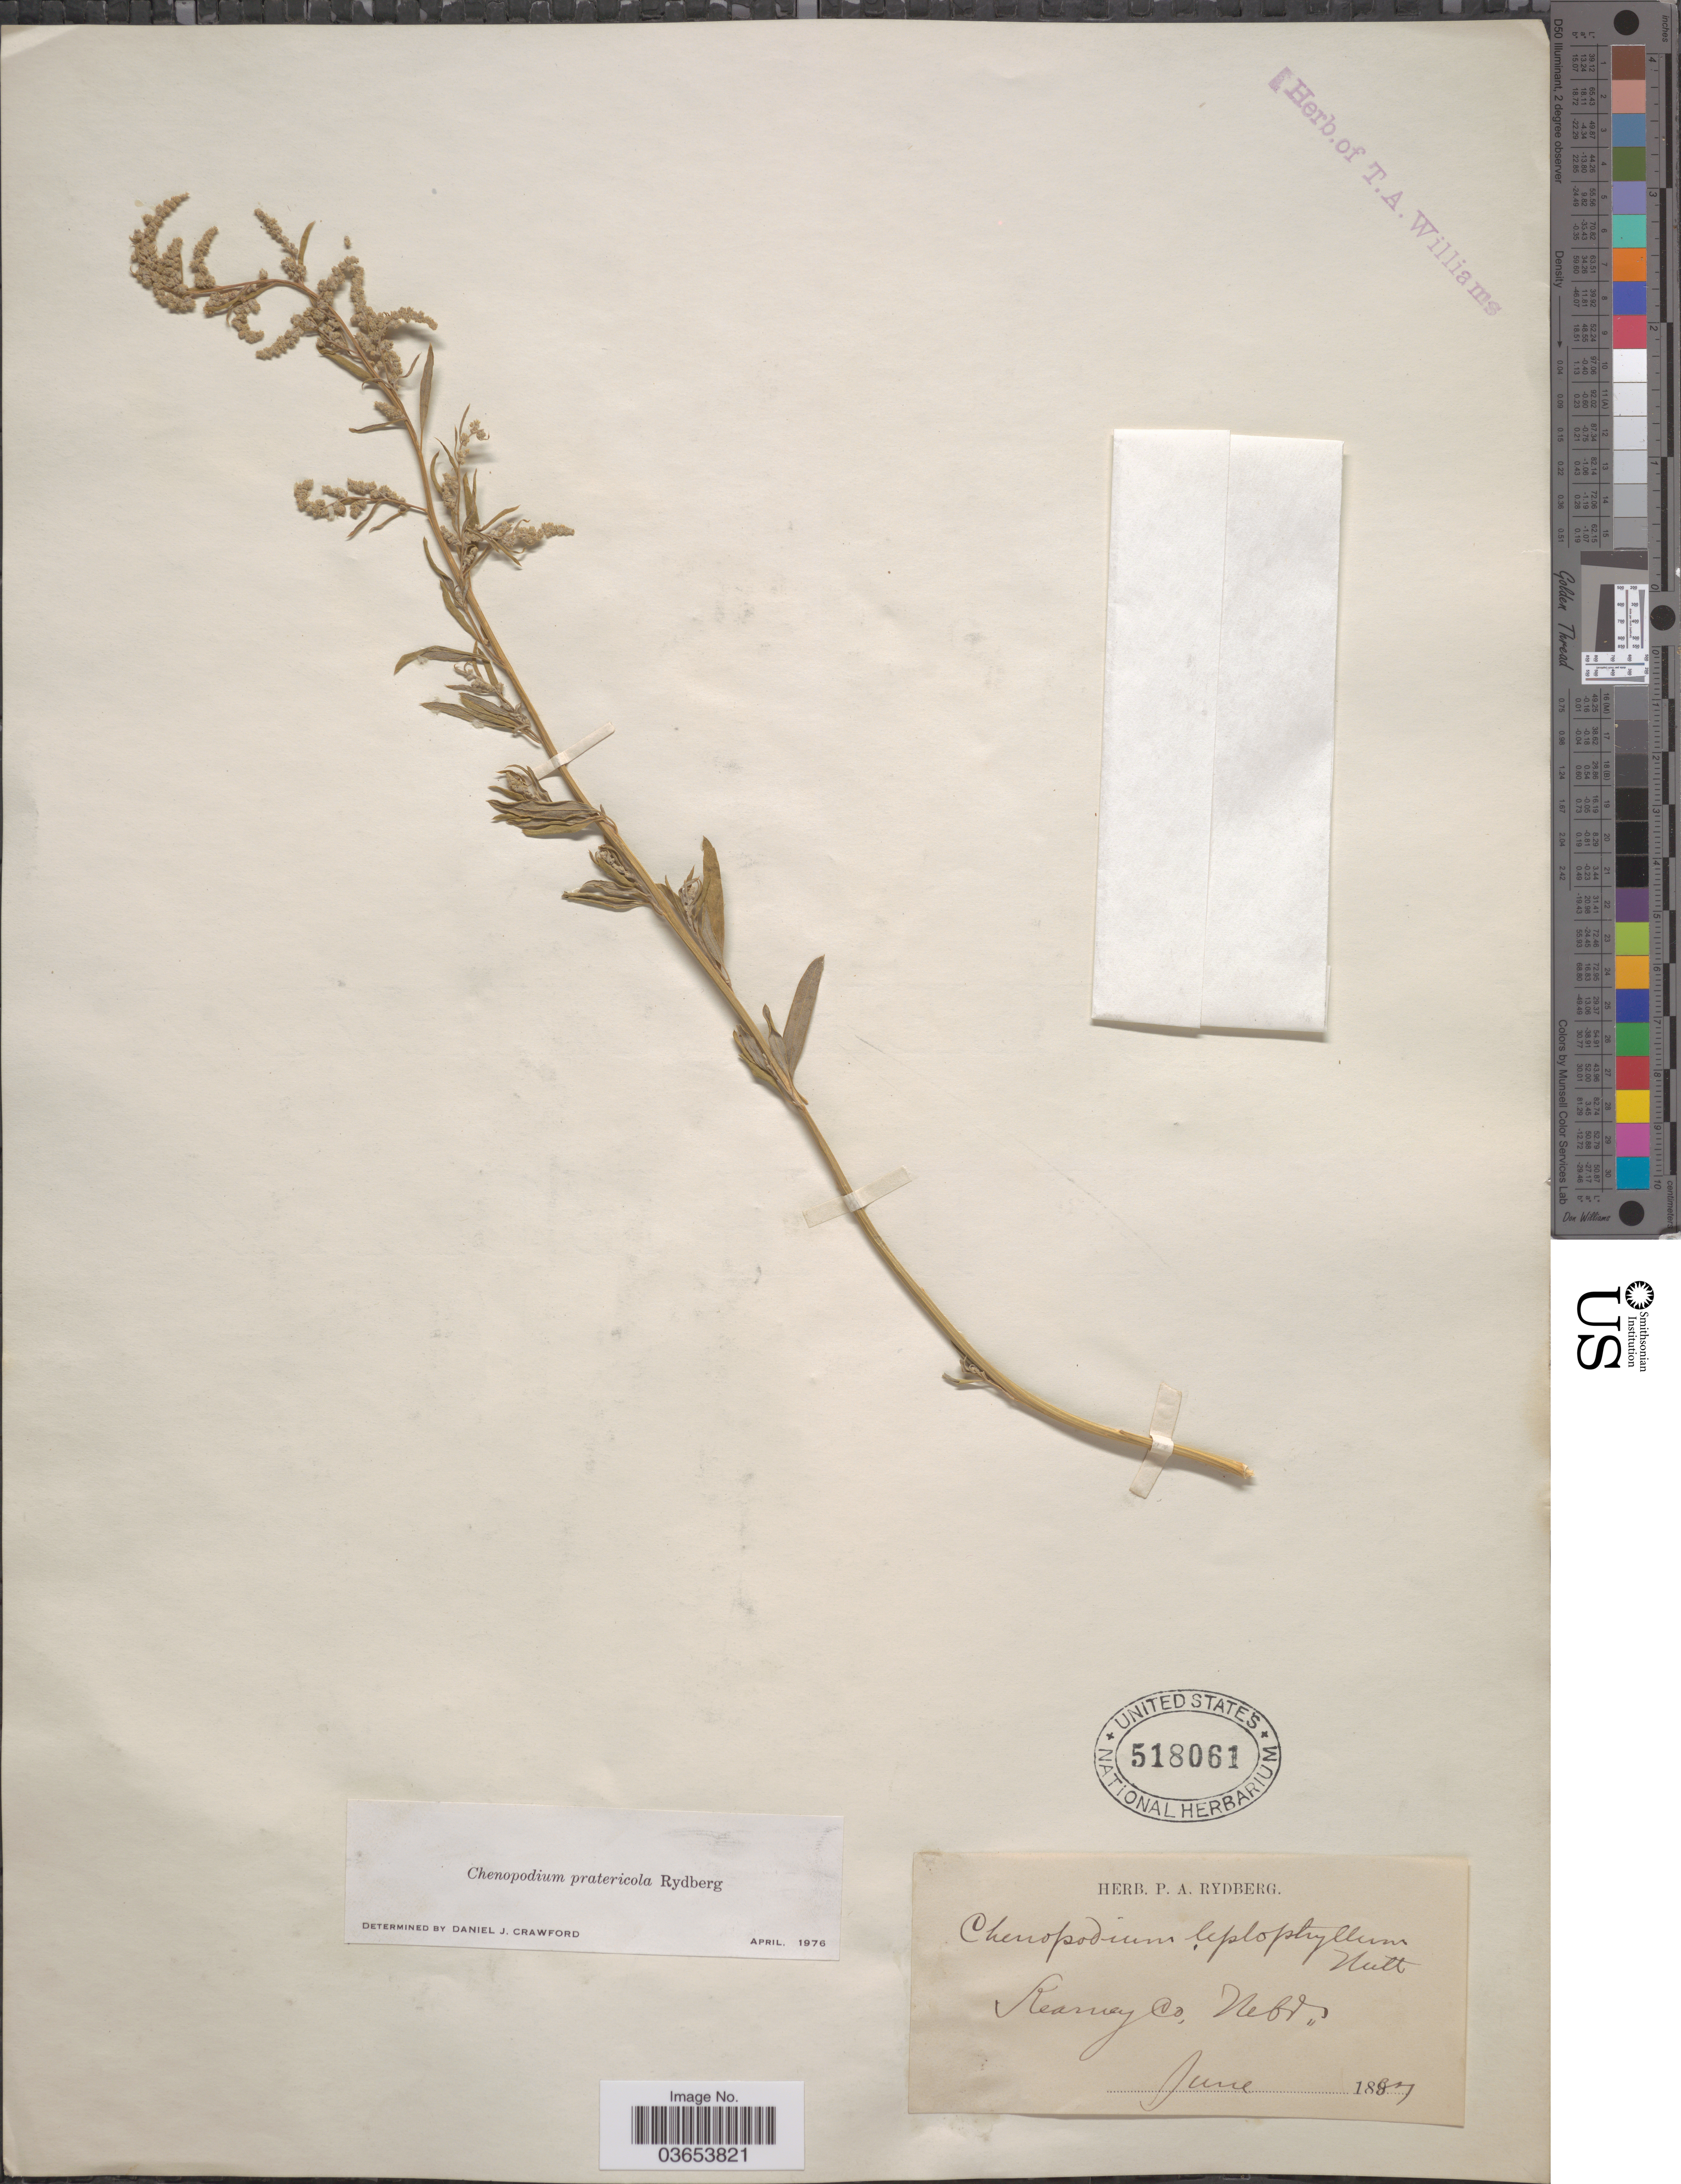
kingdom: Plantae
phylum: Tracheophyta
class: Magnoliopsida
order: Caryophyllales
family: Amaranthaceae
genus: Chenopodium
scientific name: Chenopodium pratericola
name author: Rydb.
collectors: ex herb. P. A. Rydberg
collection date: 1887-06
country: United States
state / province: Nebraska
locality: Kearney Co.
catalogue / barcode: US 518061